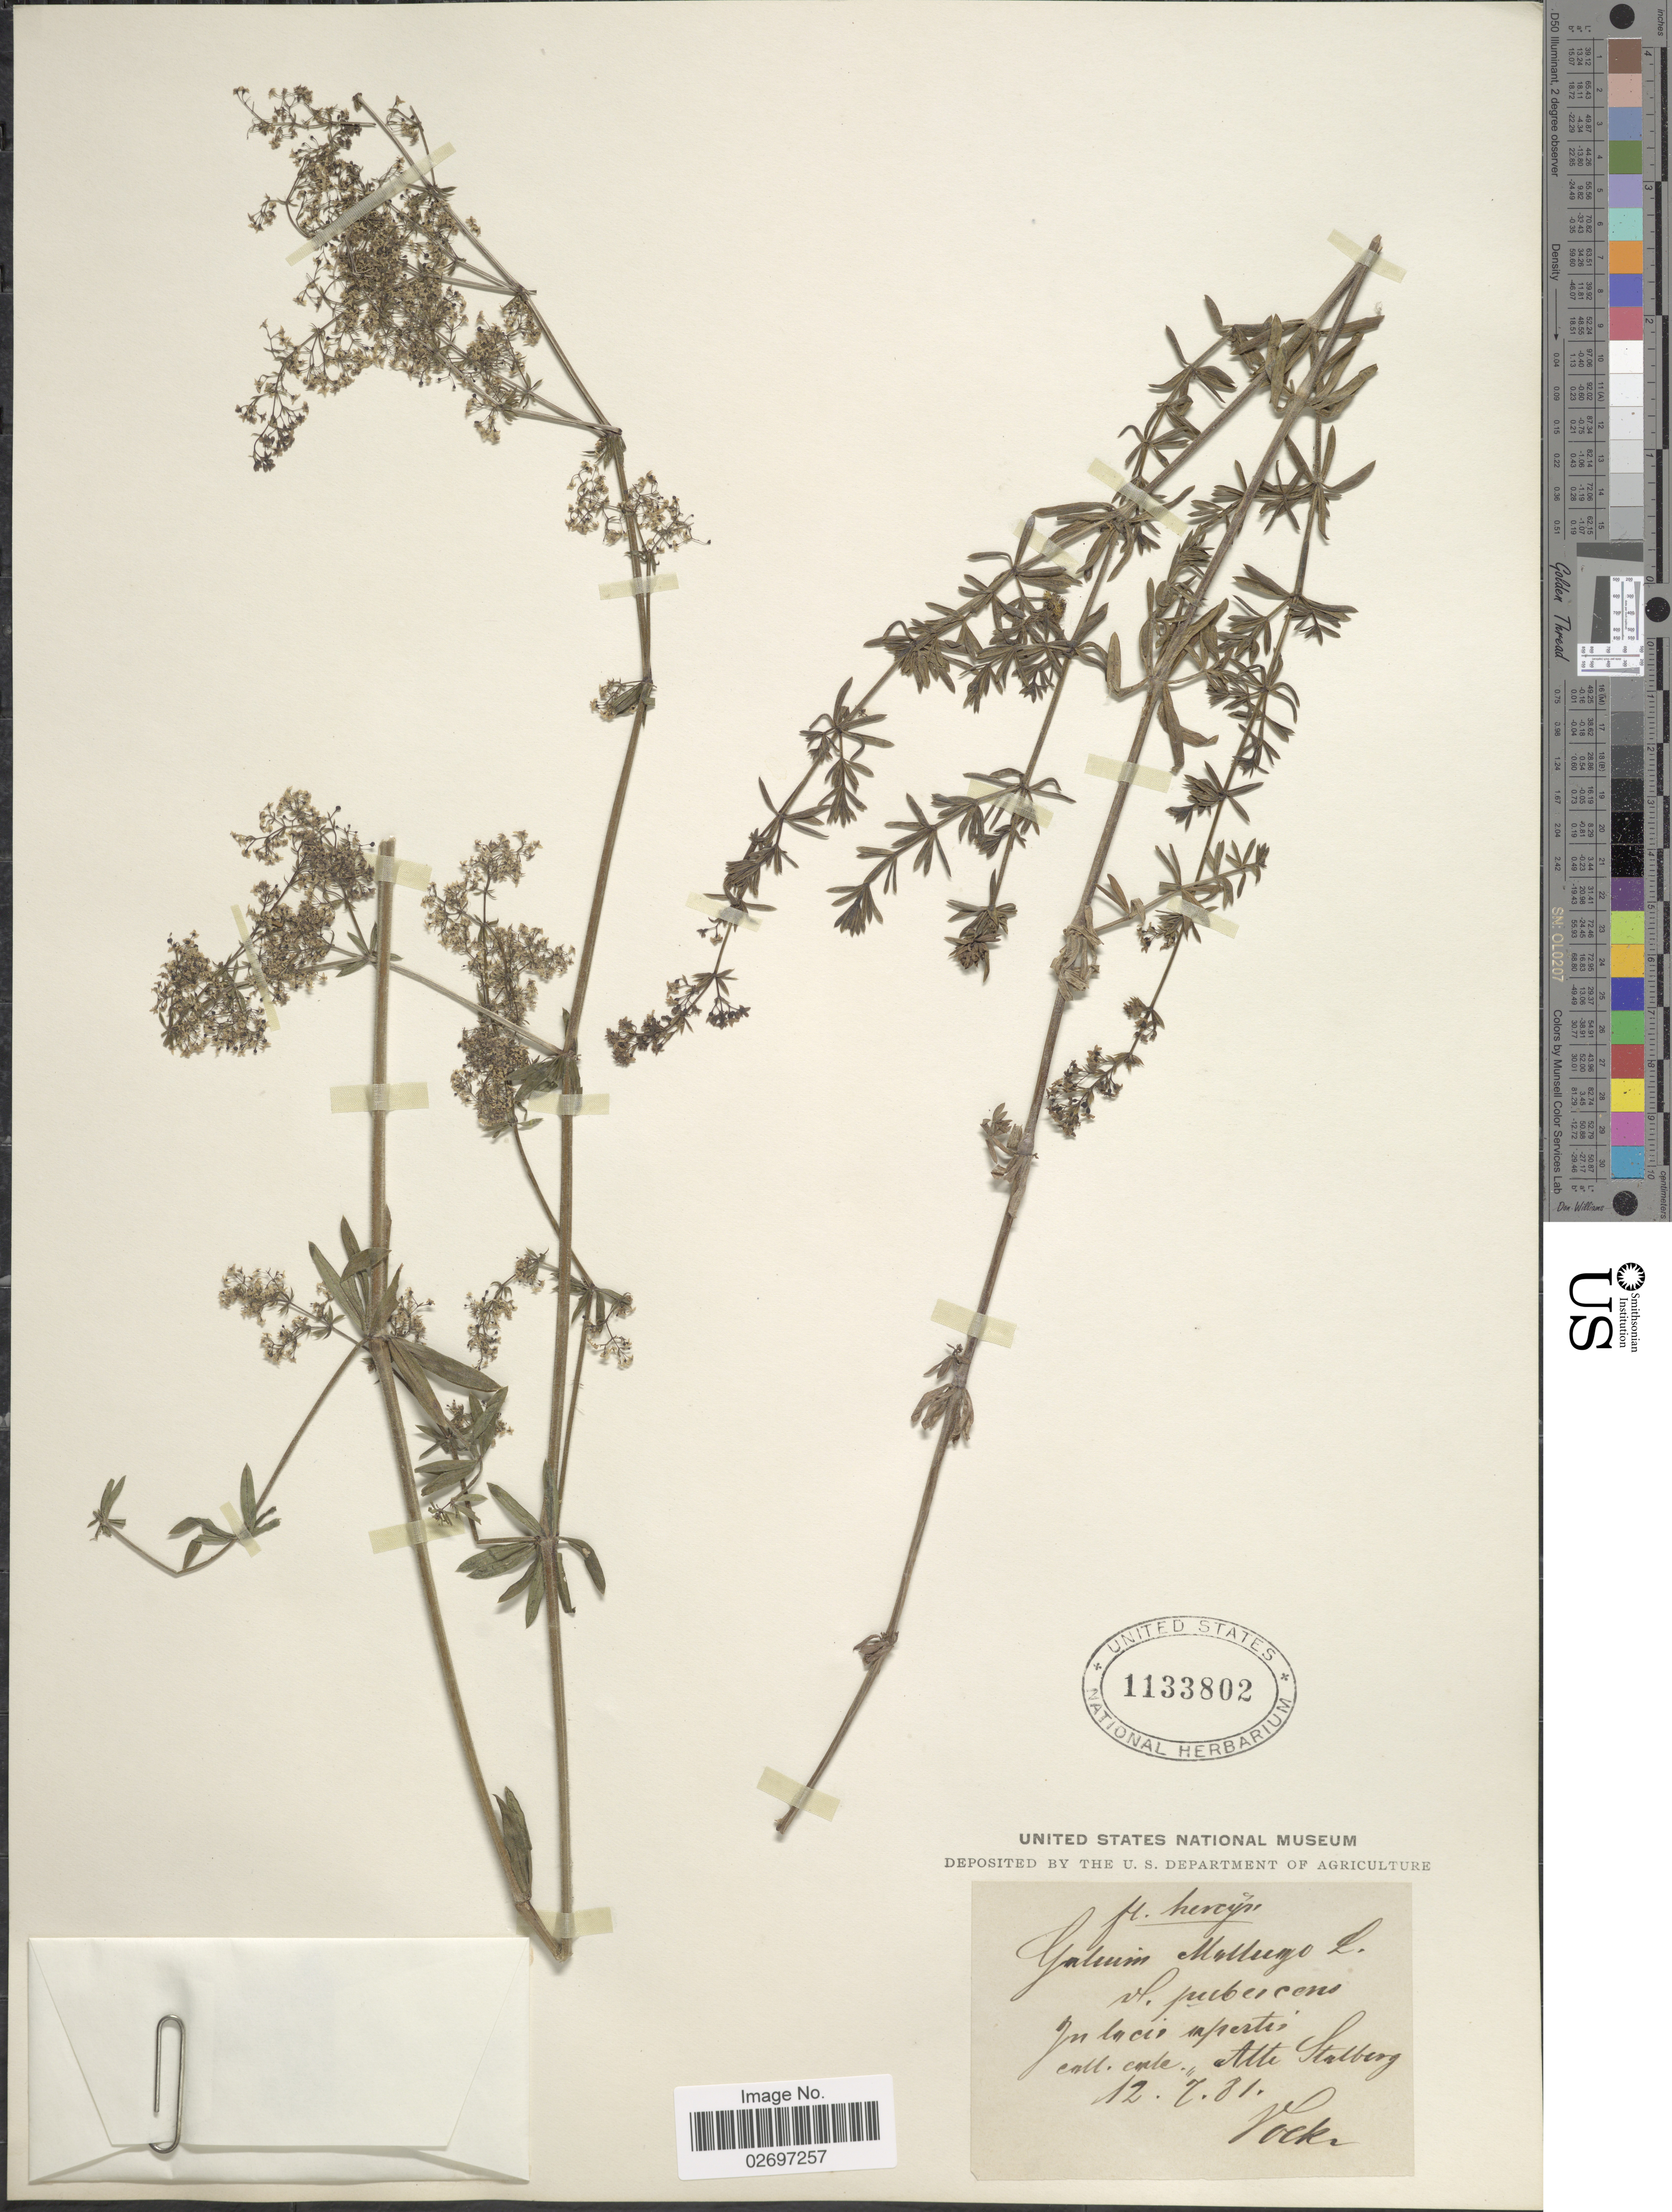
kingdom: Plantae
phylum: Tracheophyta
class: Magnoliopsida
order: Gentianales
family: Rubiaceae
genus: Galium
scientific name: Galium mollugo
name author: L.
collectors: -. Vocke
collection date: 1881-07-12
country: Germany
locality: Atte Stolberg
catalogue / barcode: US 1133802